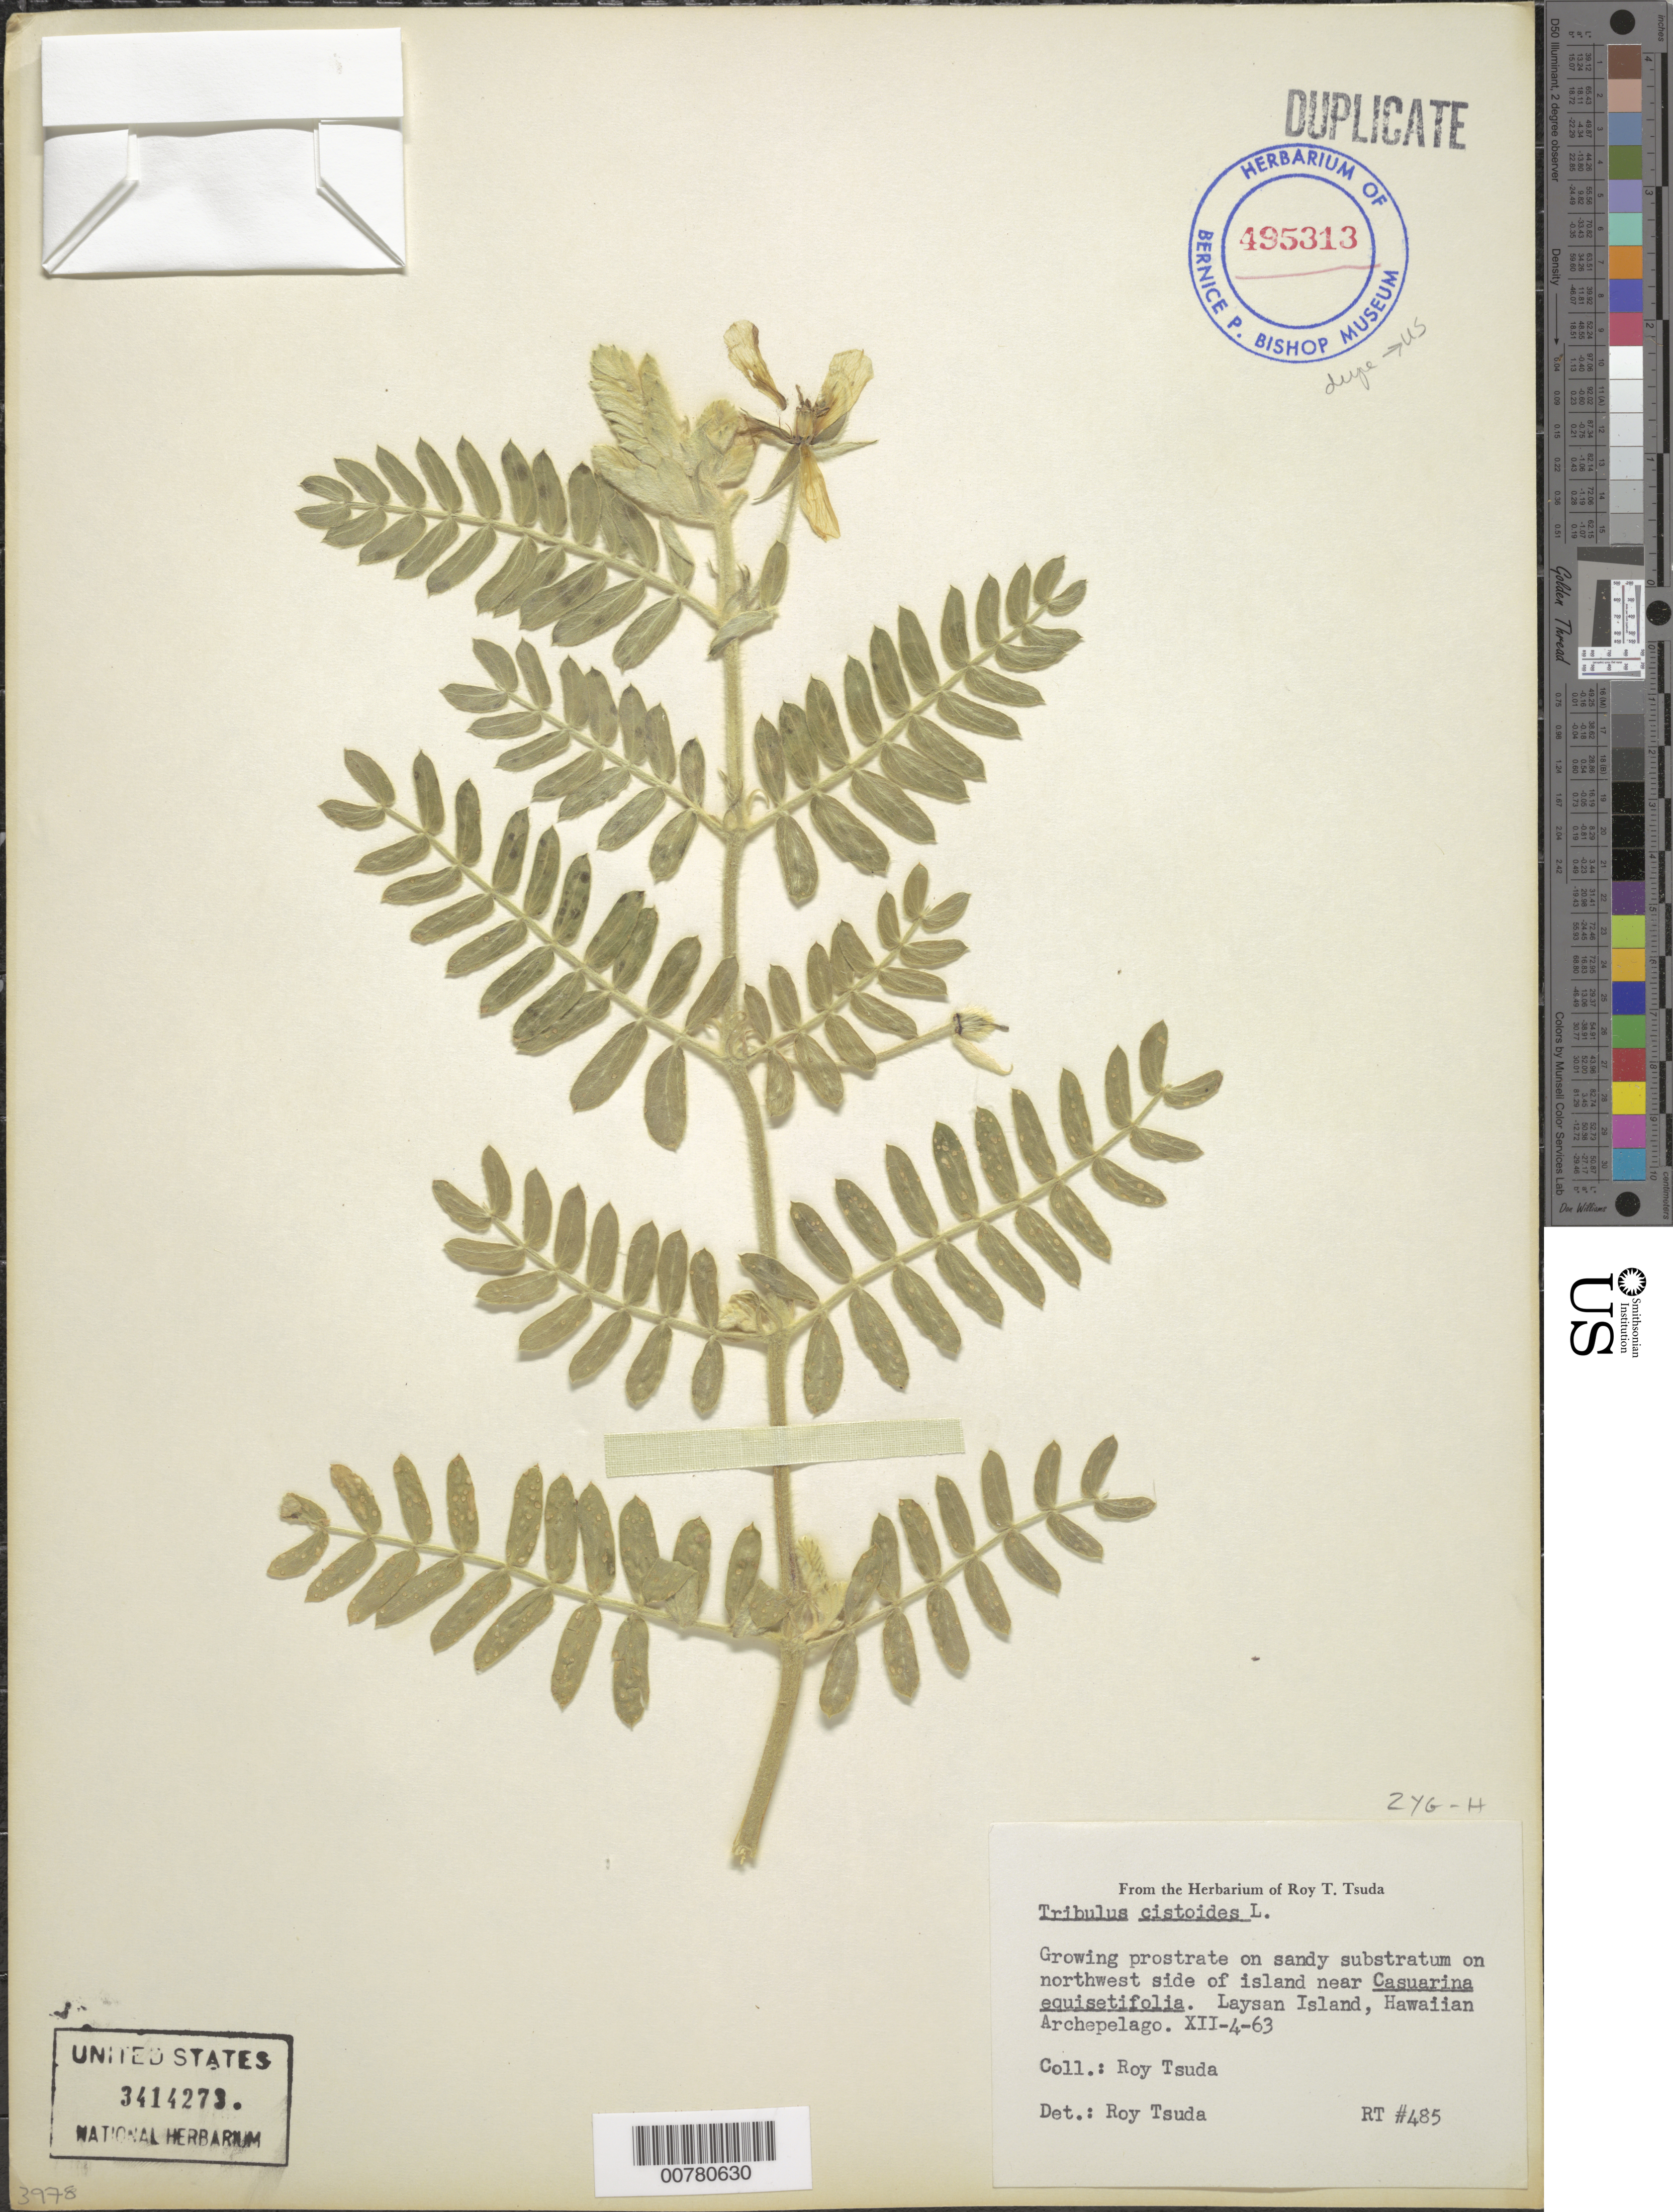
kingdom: Plantae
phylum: Tracheophyta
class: Magnoliopsida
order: Zygophyllales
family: Zygophyllaceae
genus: Tribulus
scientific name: Tribulus cistoides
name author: L.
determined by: Tsuda, R. T.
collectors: R. Tsuda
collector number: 485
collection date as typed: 4 Dec 1963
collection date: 1963-12-04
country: United States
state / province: Hawaii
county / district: Honolulu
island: Laysan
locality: Laysan Island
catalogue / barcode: US 3414273